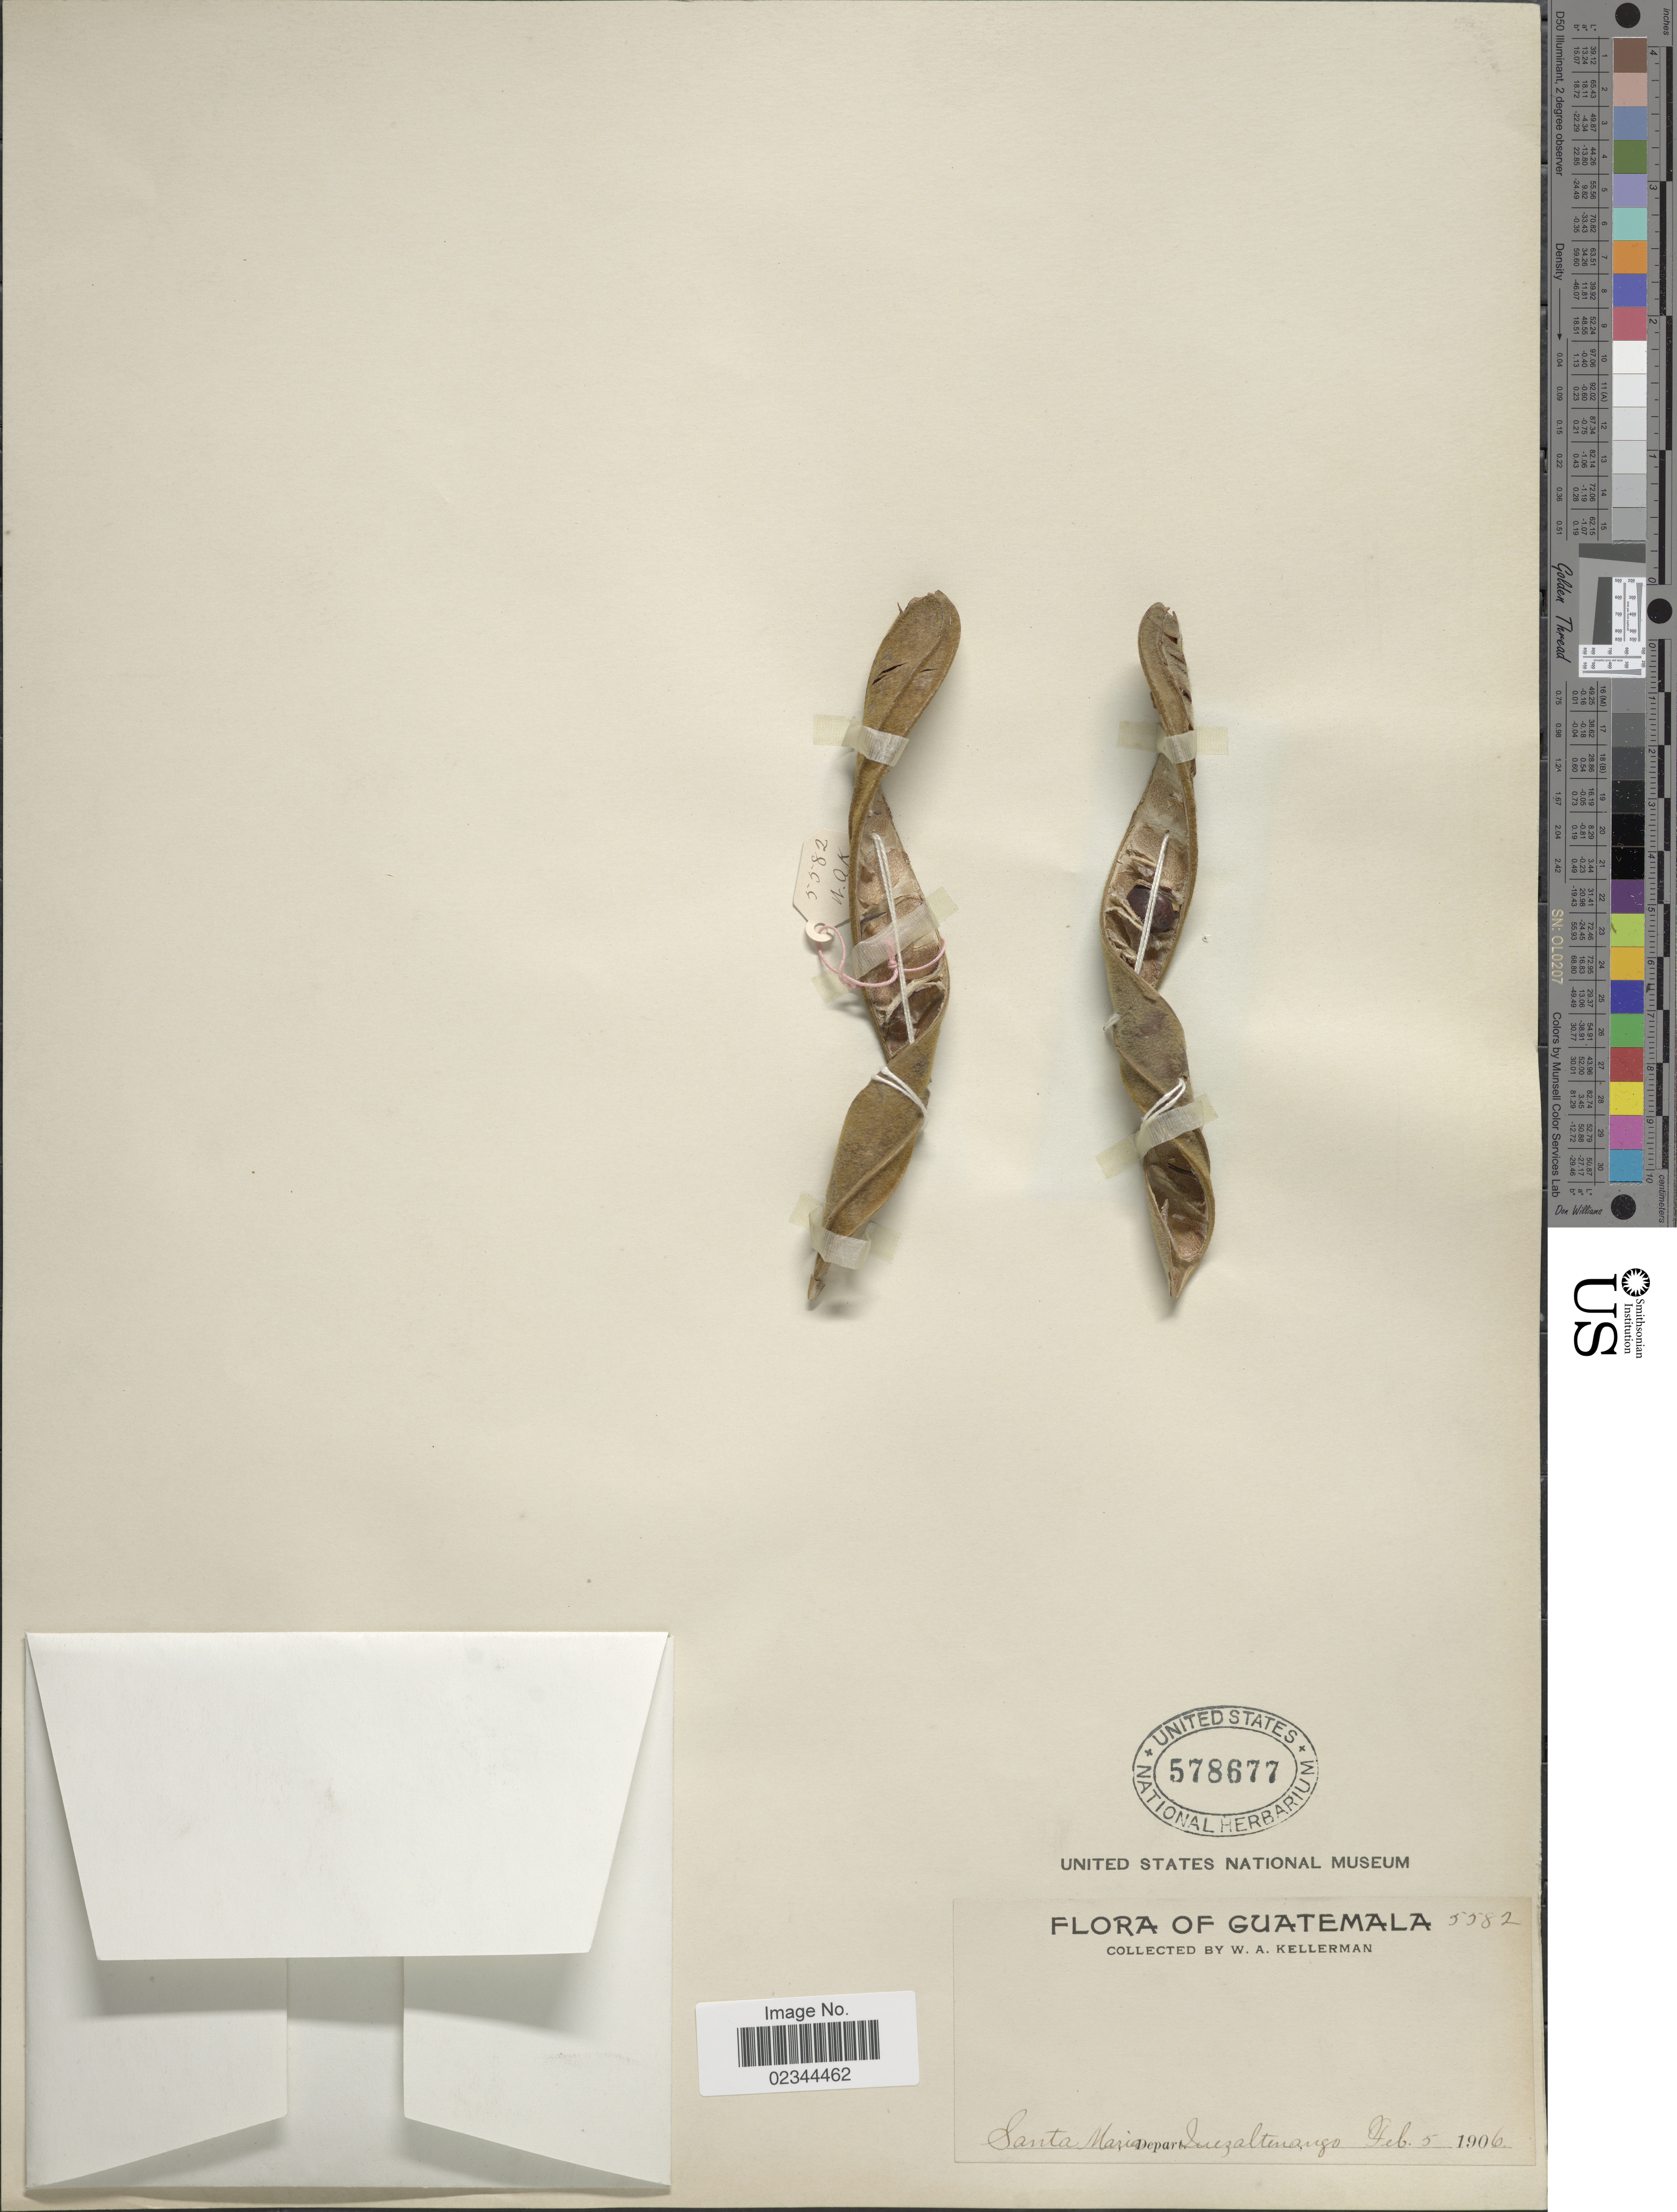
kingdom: Plantae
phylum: Tracheophyta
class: Magnoliopsida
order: Fabales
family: Fabaceae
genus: Canavalia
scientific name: Canavalia villosa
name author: Benth.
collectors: W. Kellerman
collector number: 5582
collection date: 1906-02-05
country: Guatemala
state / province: Quetzaltenango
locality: Santa Maria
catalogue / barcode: US 578677